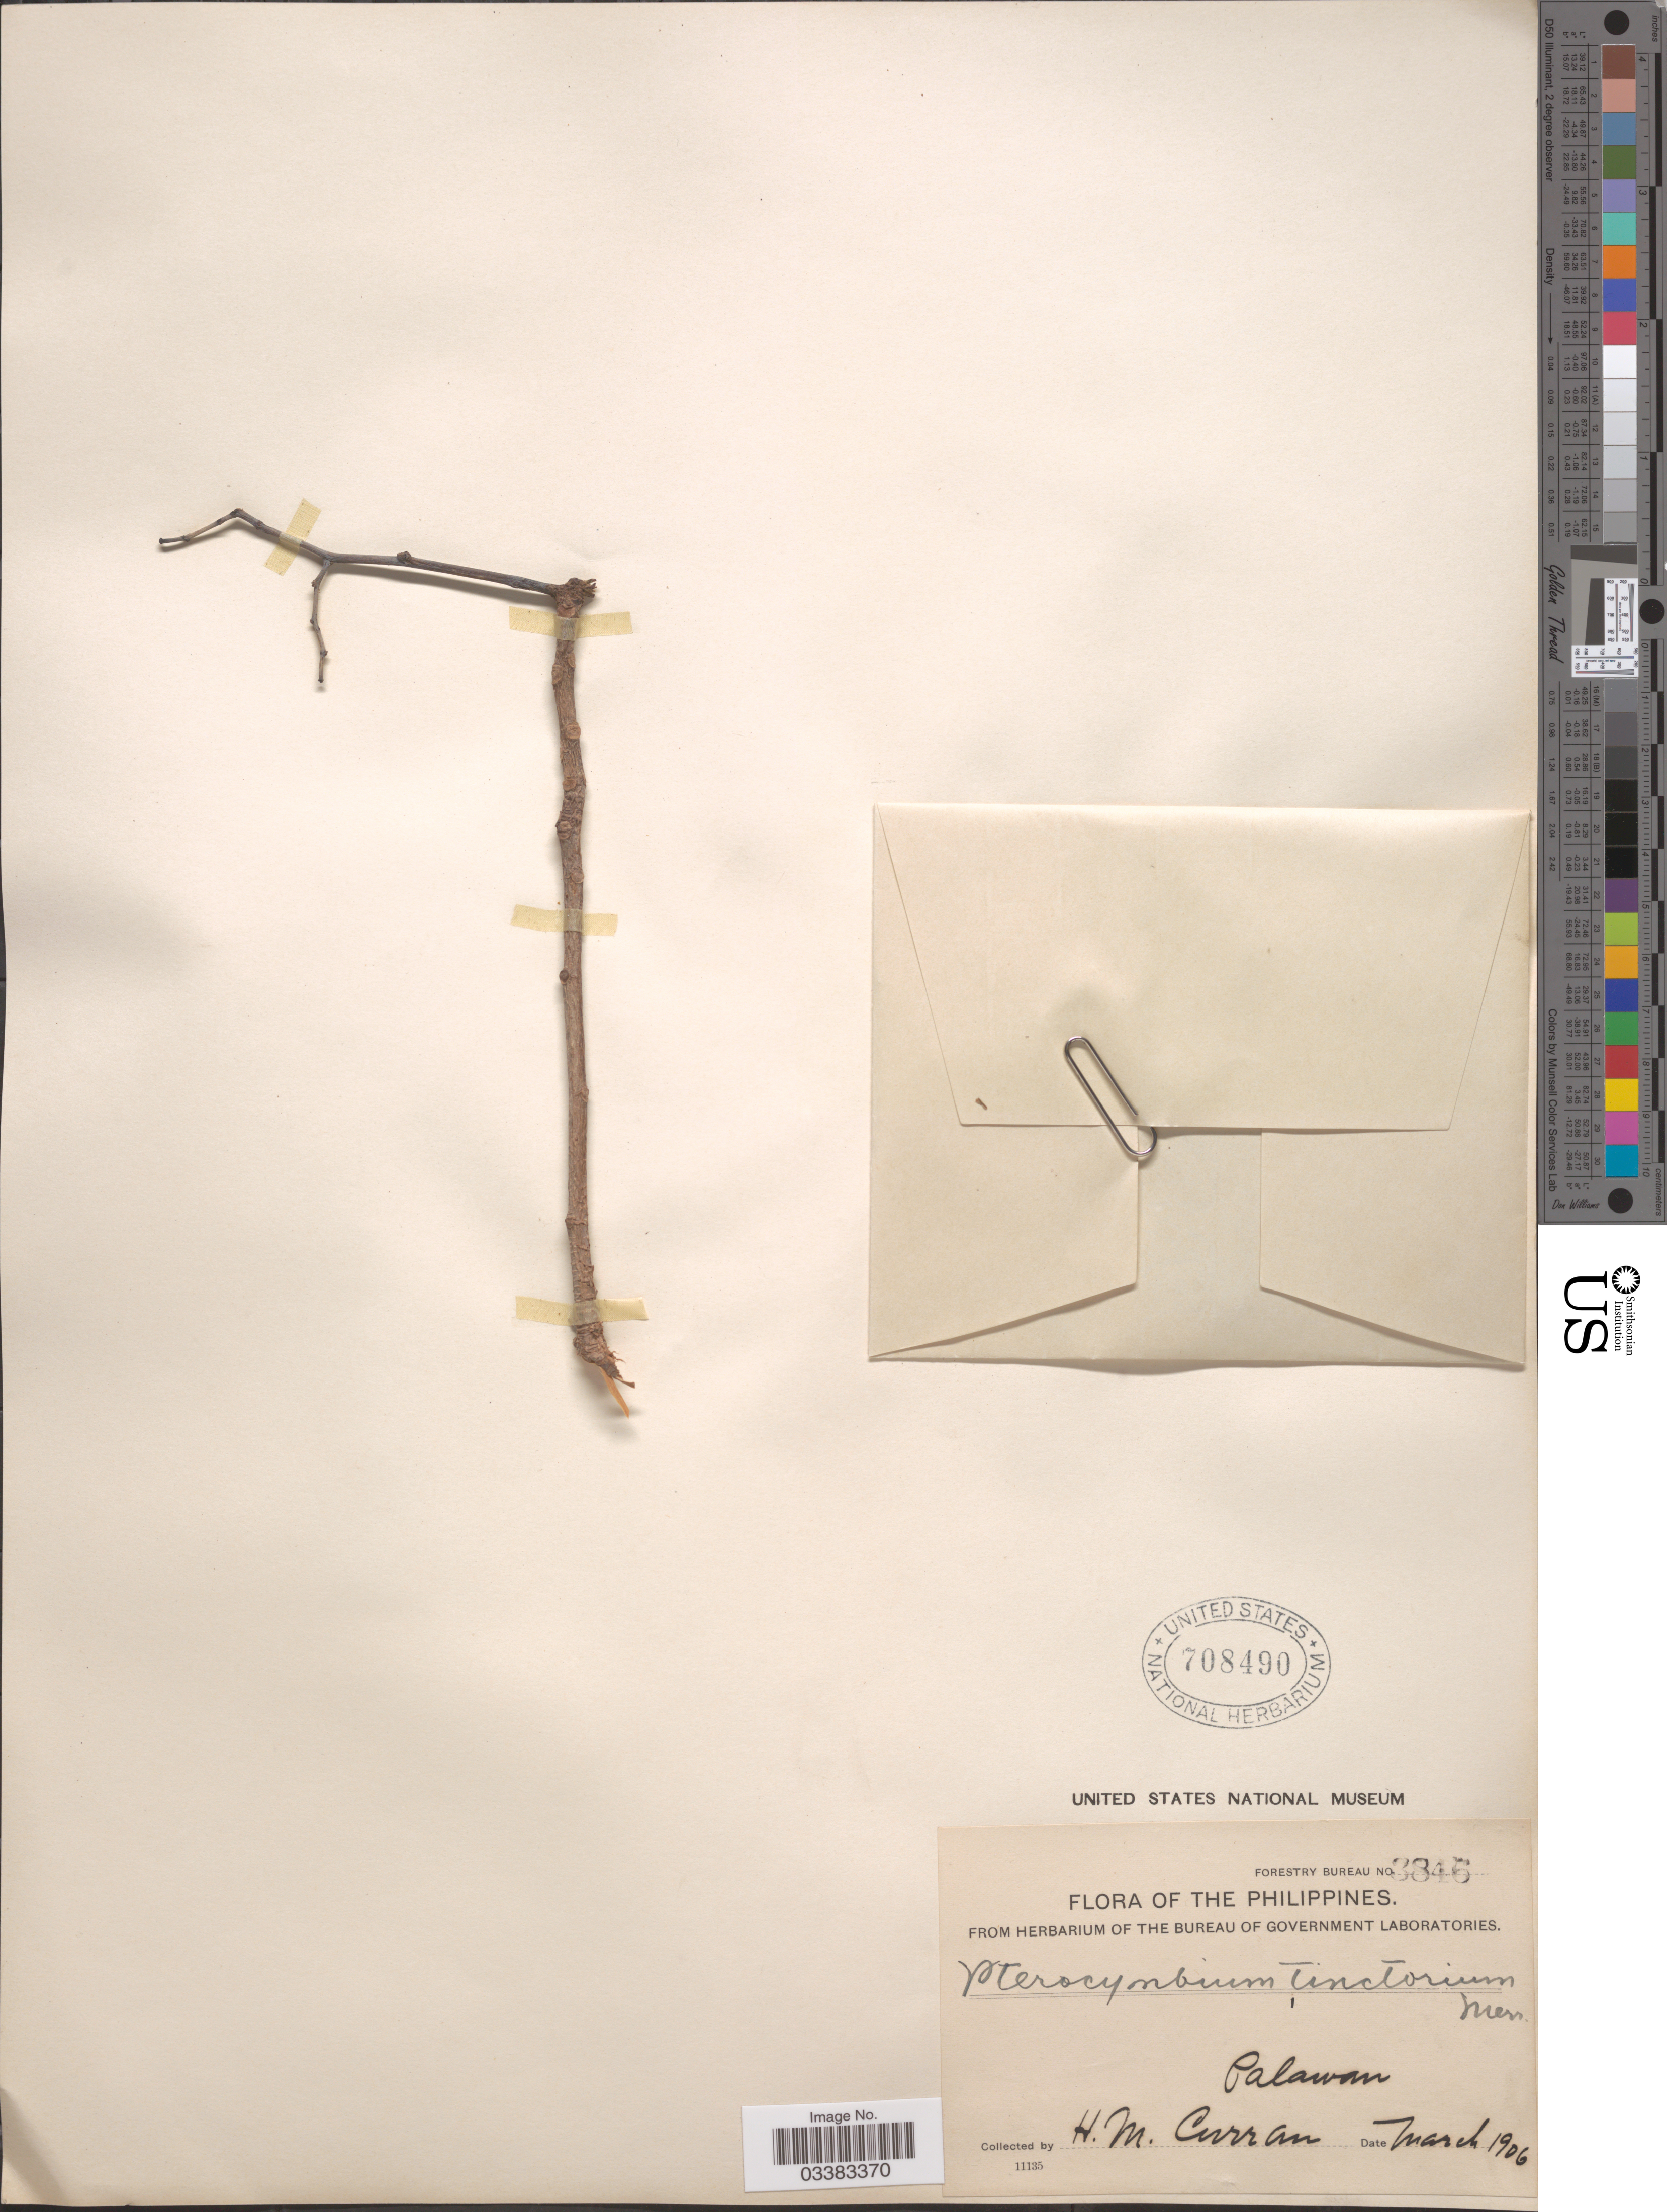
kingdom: Plantae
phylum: Tracheophyta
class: Magnoliopsida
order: Malvales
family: Malvaceae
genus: Pterocymbium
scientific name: Pterocymbium tinctorium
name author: Merr.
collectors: H. M. Curran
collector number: Forestry Bureau 3846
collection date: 1906-03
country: Philippines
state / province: Mimaropa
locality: Palawan.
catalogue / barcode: US 708490